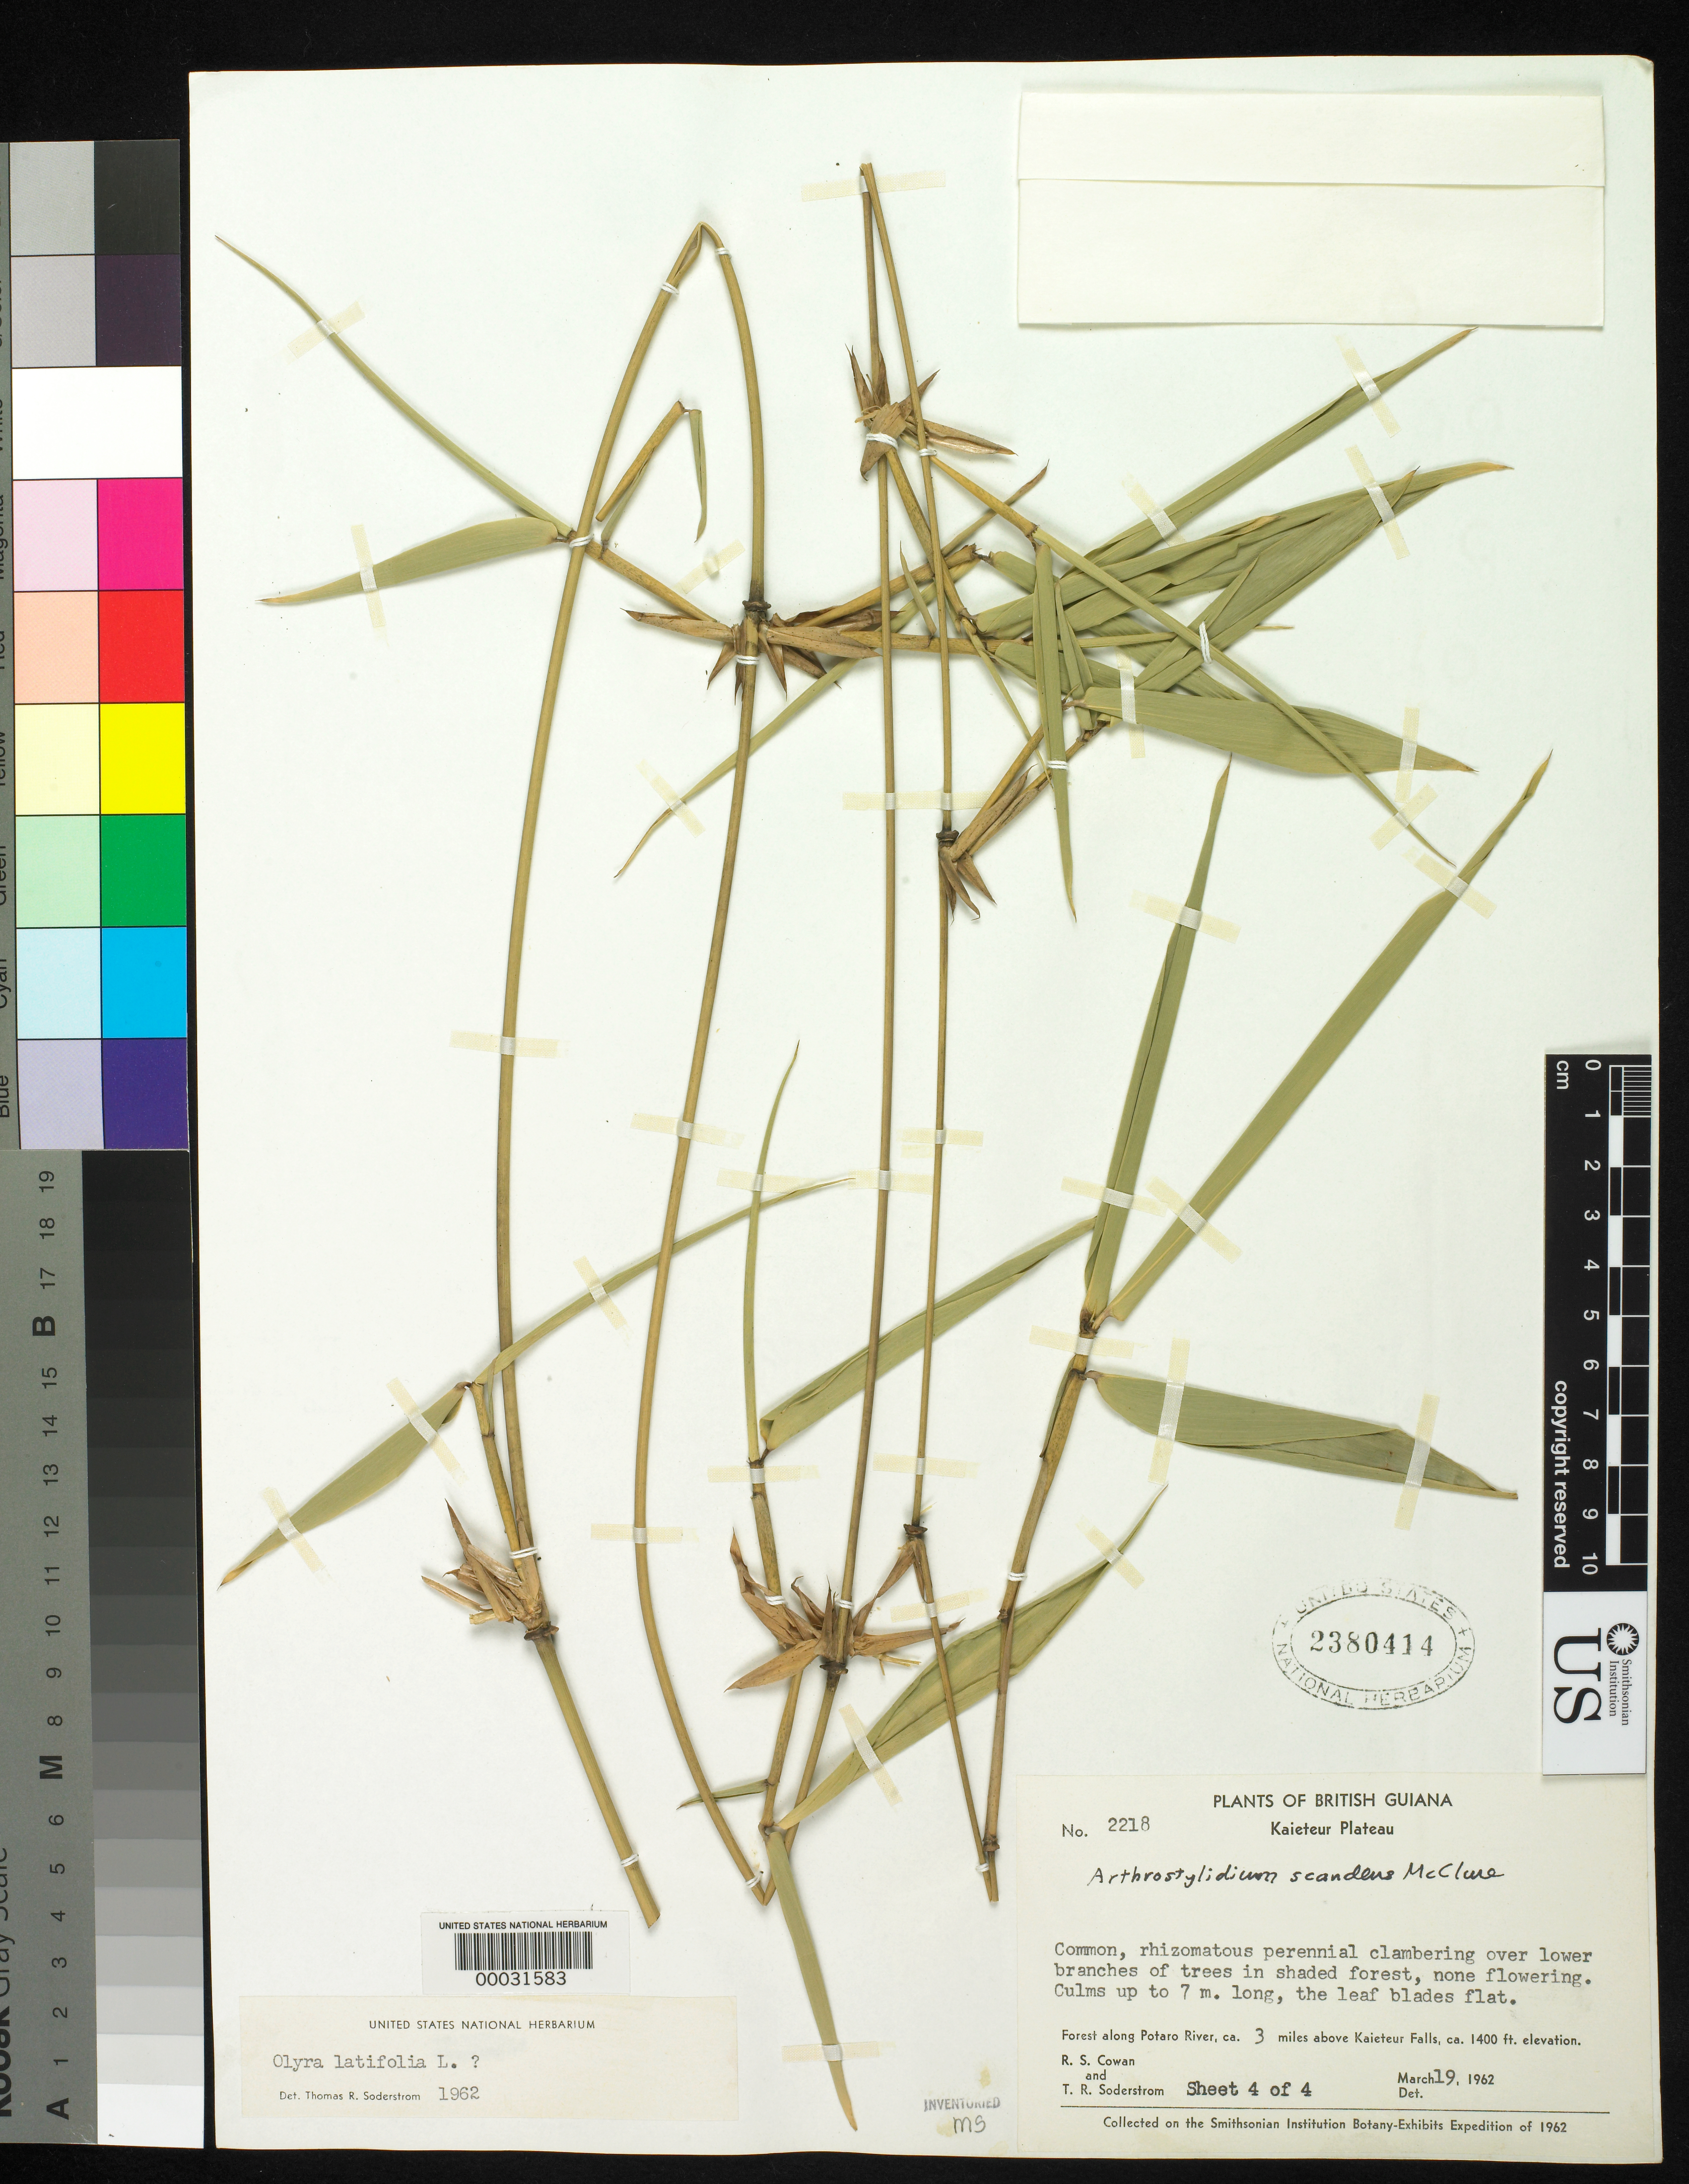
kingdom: Plantae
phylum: Tracheophyta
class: Liliopsida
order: Poales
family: Poaceae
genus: Arthrostylidium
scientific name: Arthrostylidium scandens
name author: McClure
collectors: R. S. Cowan & T. R. Soderstrom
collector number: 2218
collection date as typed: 19 Mar 1962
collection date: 1962-03-19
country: Guyana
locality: Kaieteur plateau, potato river, ca 3 mi above kaieteur falls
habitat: Shaded forest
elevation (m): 427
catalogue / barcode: US 2380414